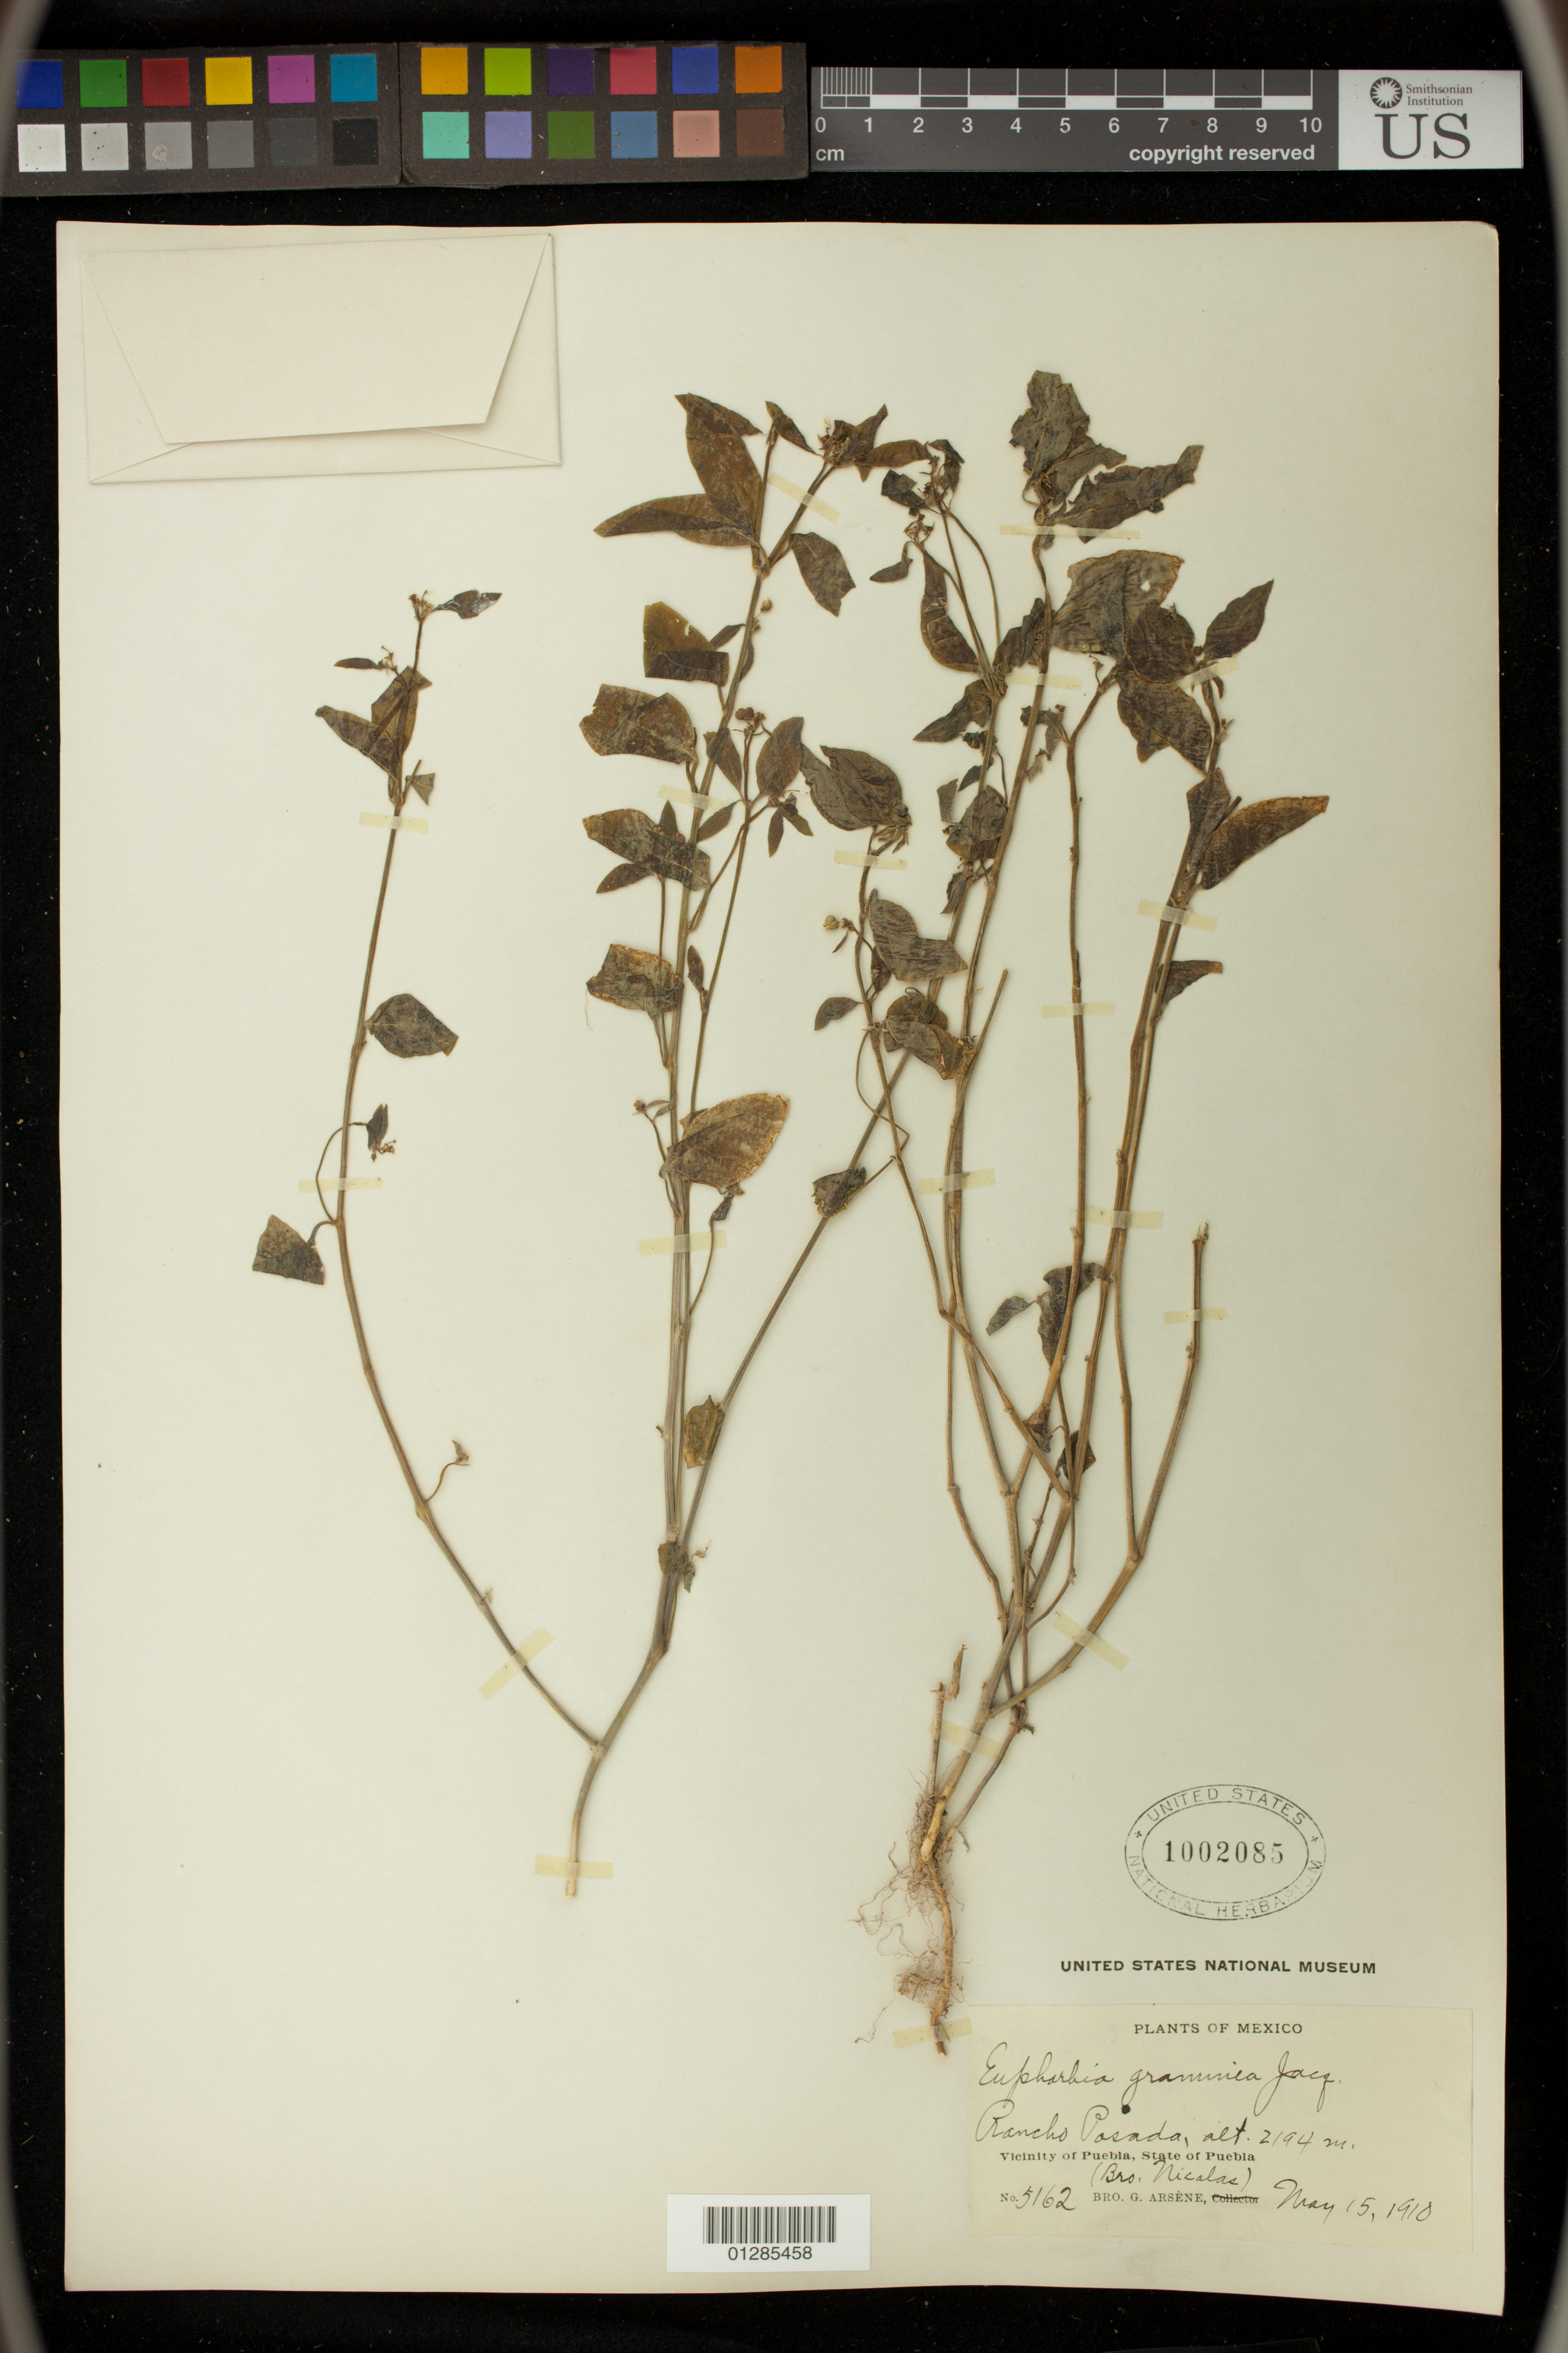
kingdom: Plantae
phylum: Tracheophyta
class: Magnoliopsida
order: Malpighiales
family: Euphorbiaceae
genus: Euphorbia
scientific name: Euphorbia graminea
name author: Jacq.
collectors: B. Nicholas & Bro. G. Arsène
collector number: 5162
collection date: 1910-05-15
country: Mexico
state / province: Puebla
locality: Rancho Pasada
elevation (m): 2194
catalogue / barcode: US 1002085